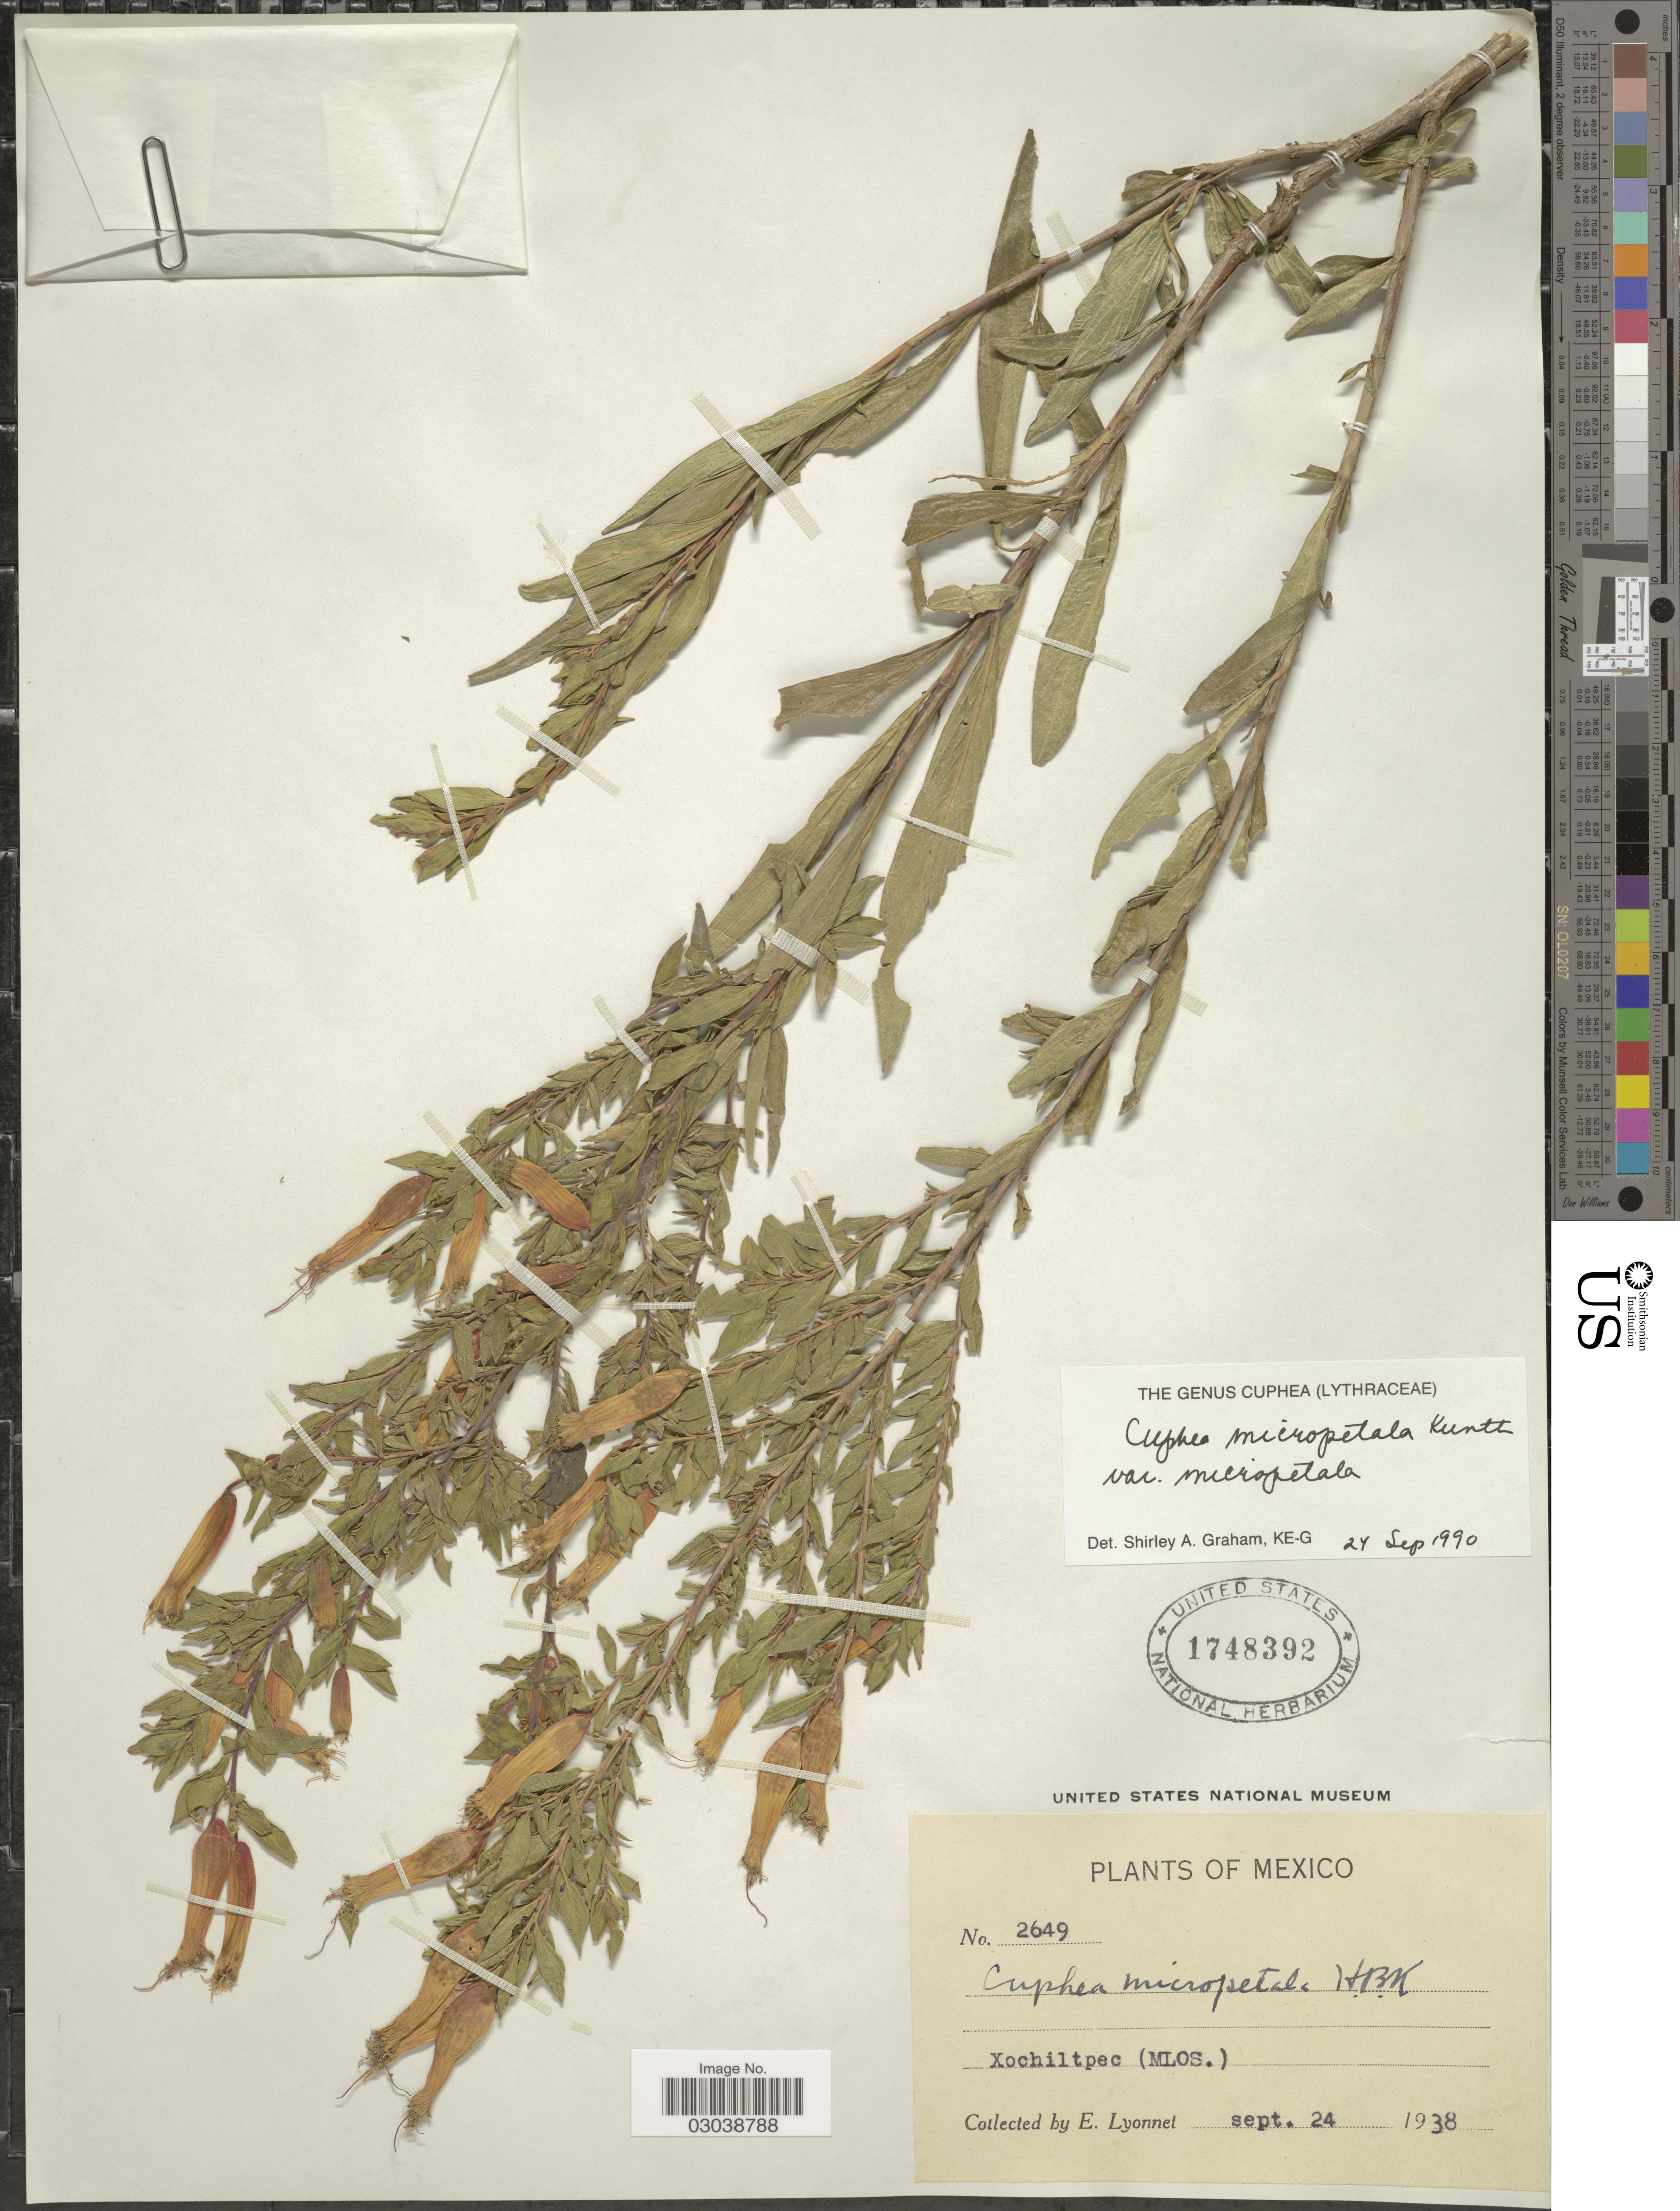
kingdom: Plantae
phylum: Tracheophyta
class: Magnoliopsida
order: Myrtales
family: Lythraceae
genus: Cuphea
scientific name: Cuphea micropetala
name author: Kunth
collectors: E. Lyonnet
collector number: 2649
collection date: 1938-09-24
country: Mexico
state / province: Morelos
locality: Xochiltpec.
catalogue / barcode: US 1748392